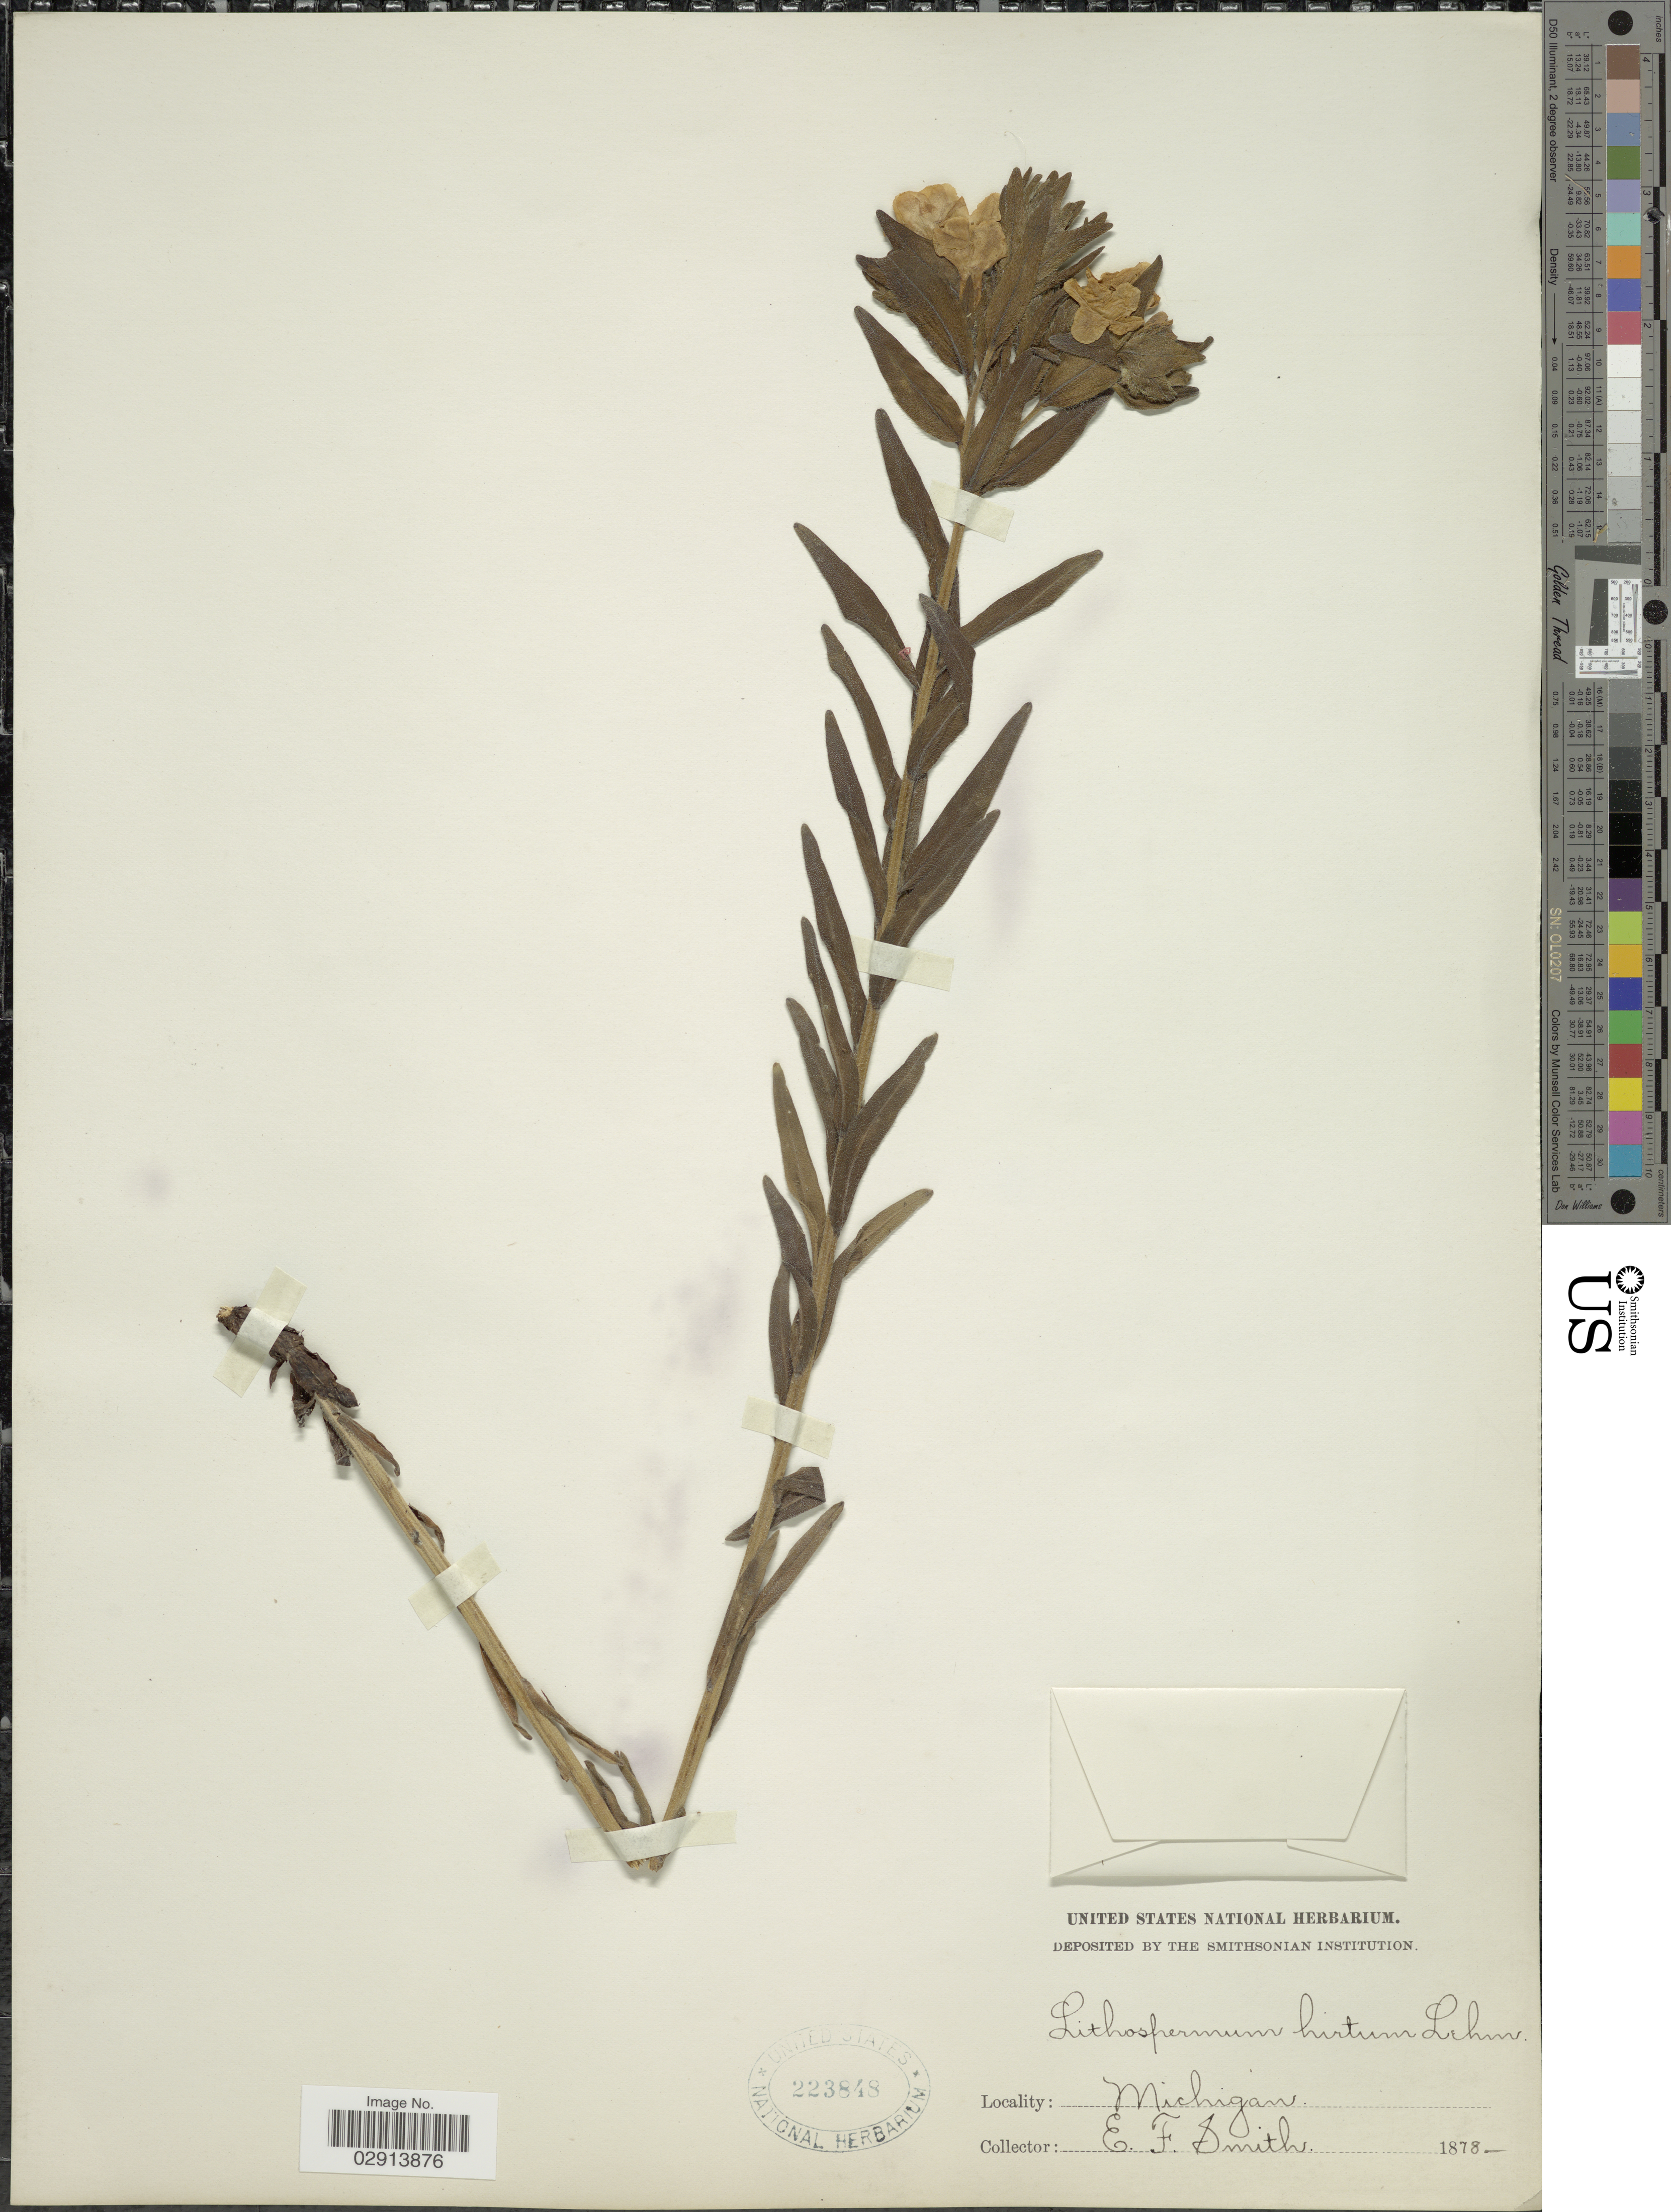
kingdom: Plantae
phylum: Tracheophyta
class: Magnoliopsida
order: Boraginales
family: Boraginaceae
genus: Lithospermum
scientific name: Lithospermum caroliniense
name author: (J.F. Gmel.) MacMill.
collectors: E. F. Smith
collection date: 1878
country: United States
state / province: Michigan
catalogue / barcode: US 223848